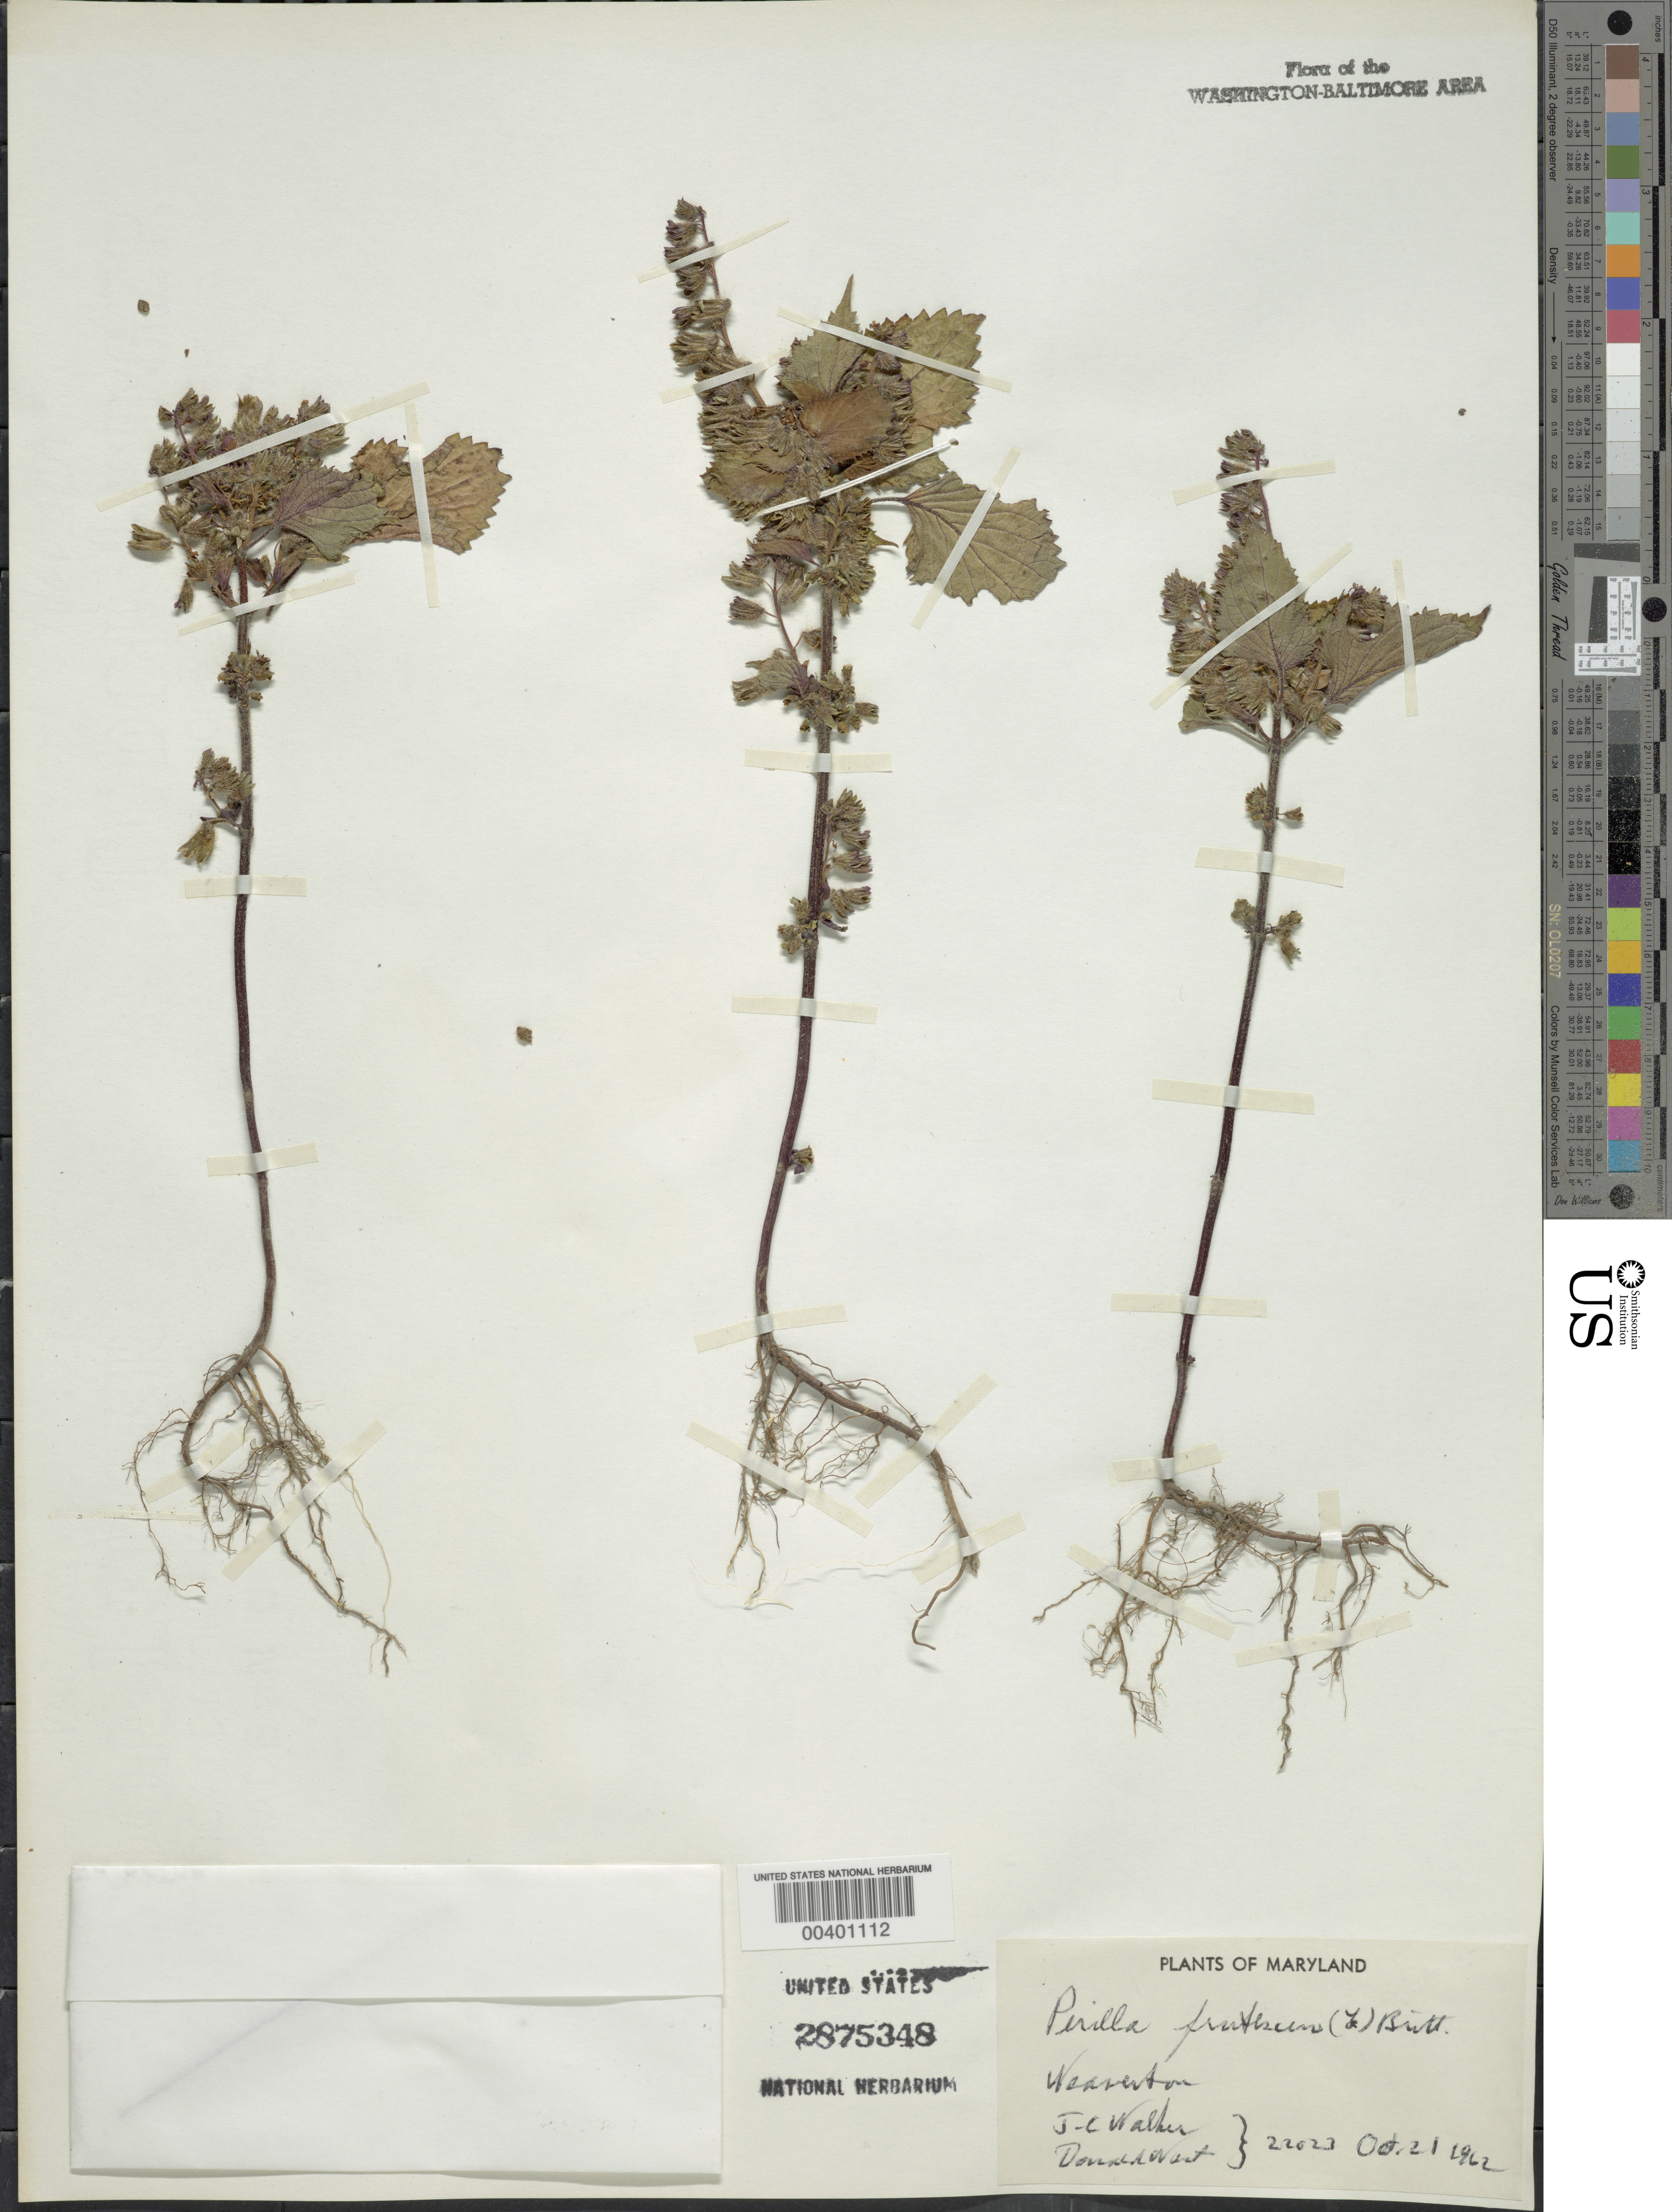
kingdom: Plantae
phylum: Tracheophyta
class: Magnoliopsida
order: Lamiales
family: Lamiaceae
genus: Perilla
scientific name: Perilla frutescens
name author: (L.) Britton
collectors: J. Walker & D. West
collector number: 22023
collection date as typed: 21 Oct 1962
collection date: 1962-10-21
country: United States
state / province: Maryland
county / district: Baltimore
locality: Weaverton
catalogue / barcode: US 2875348